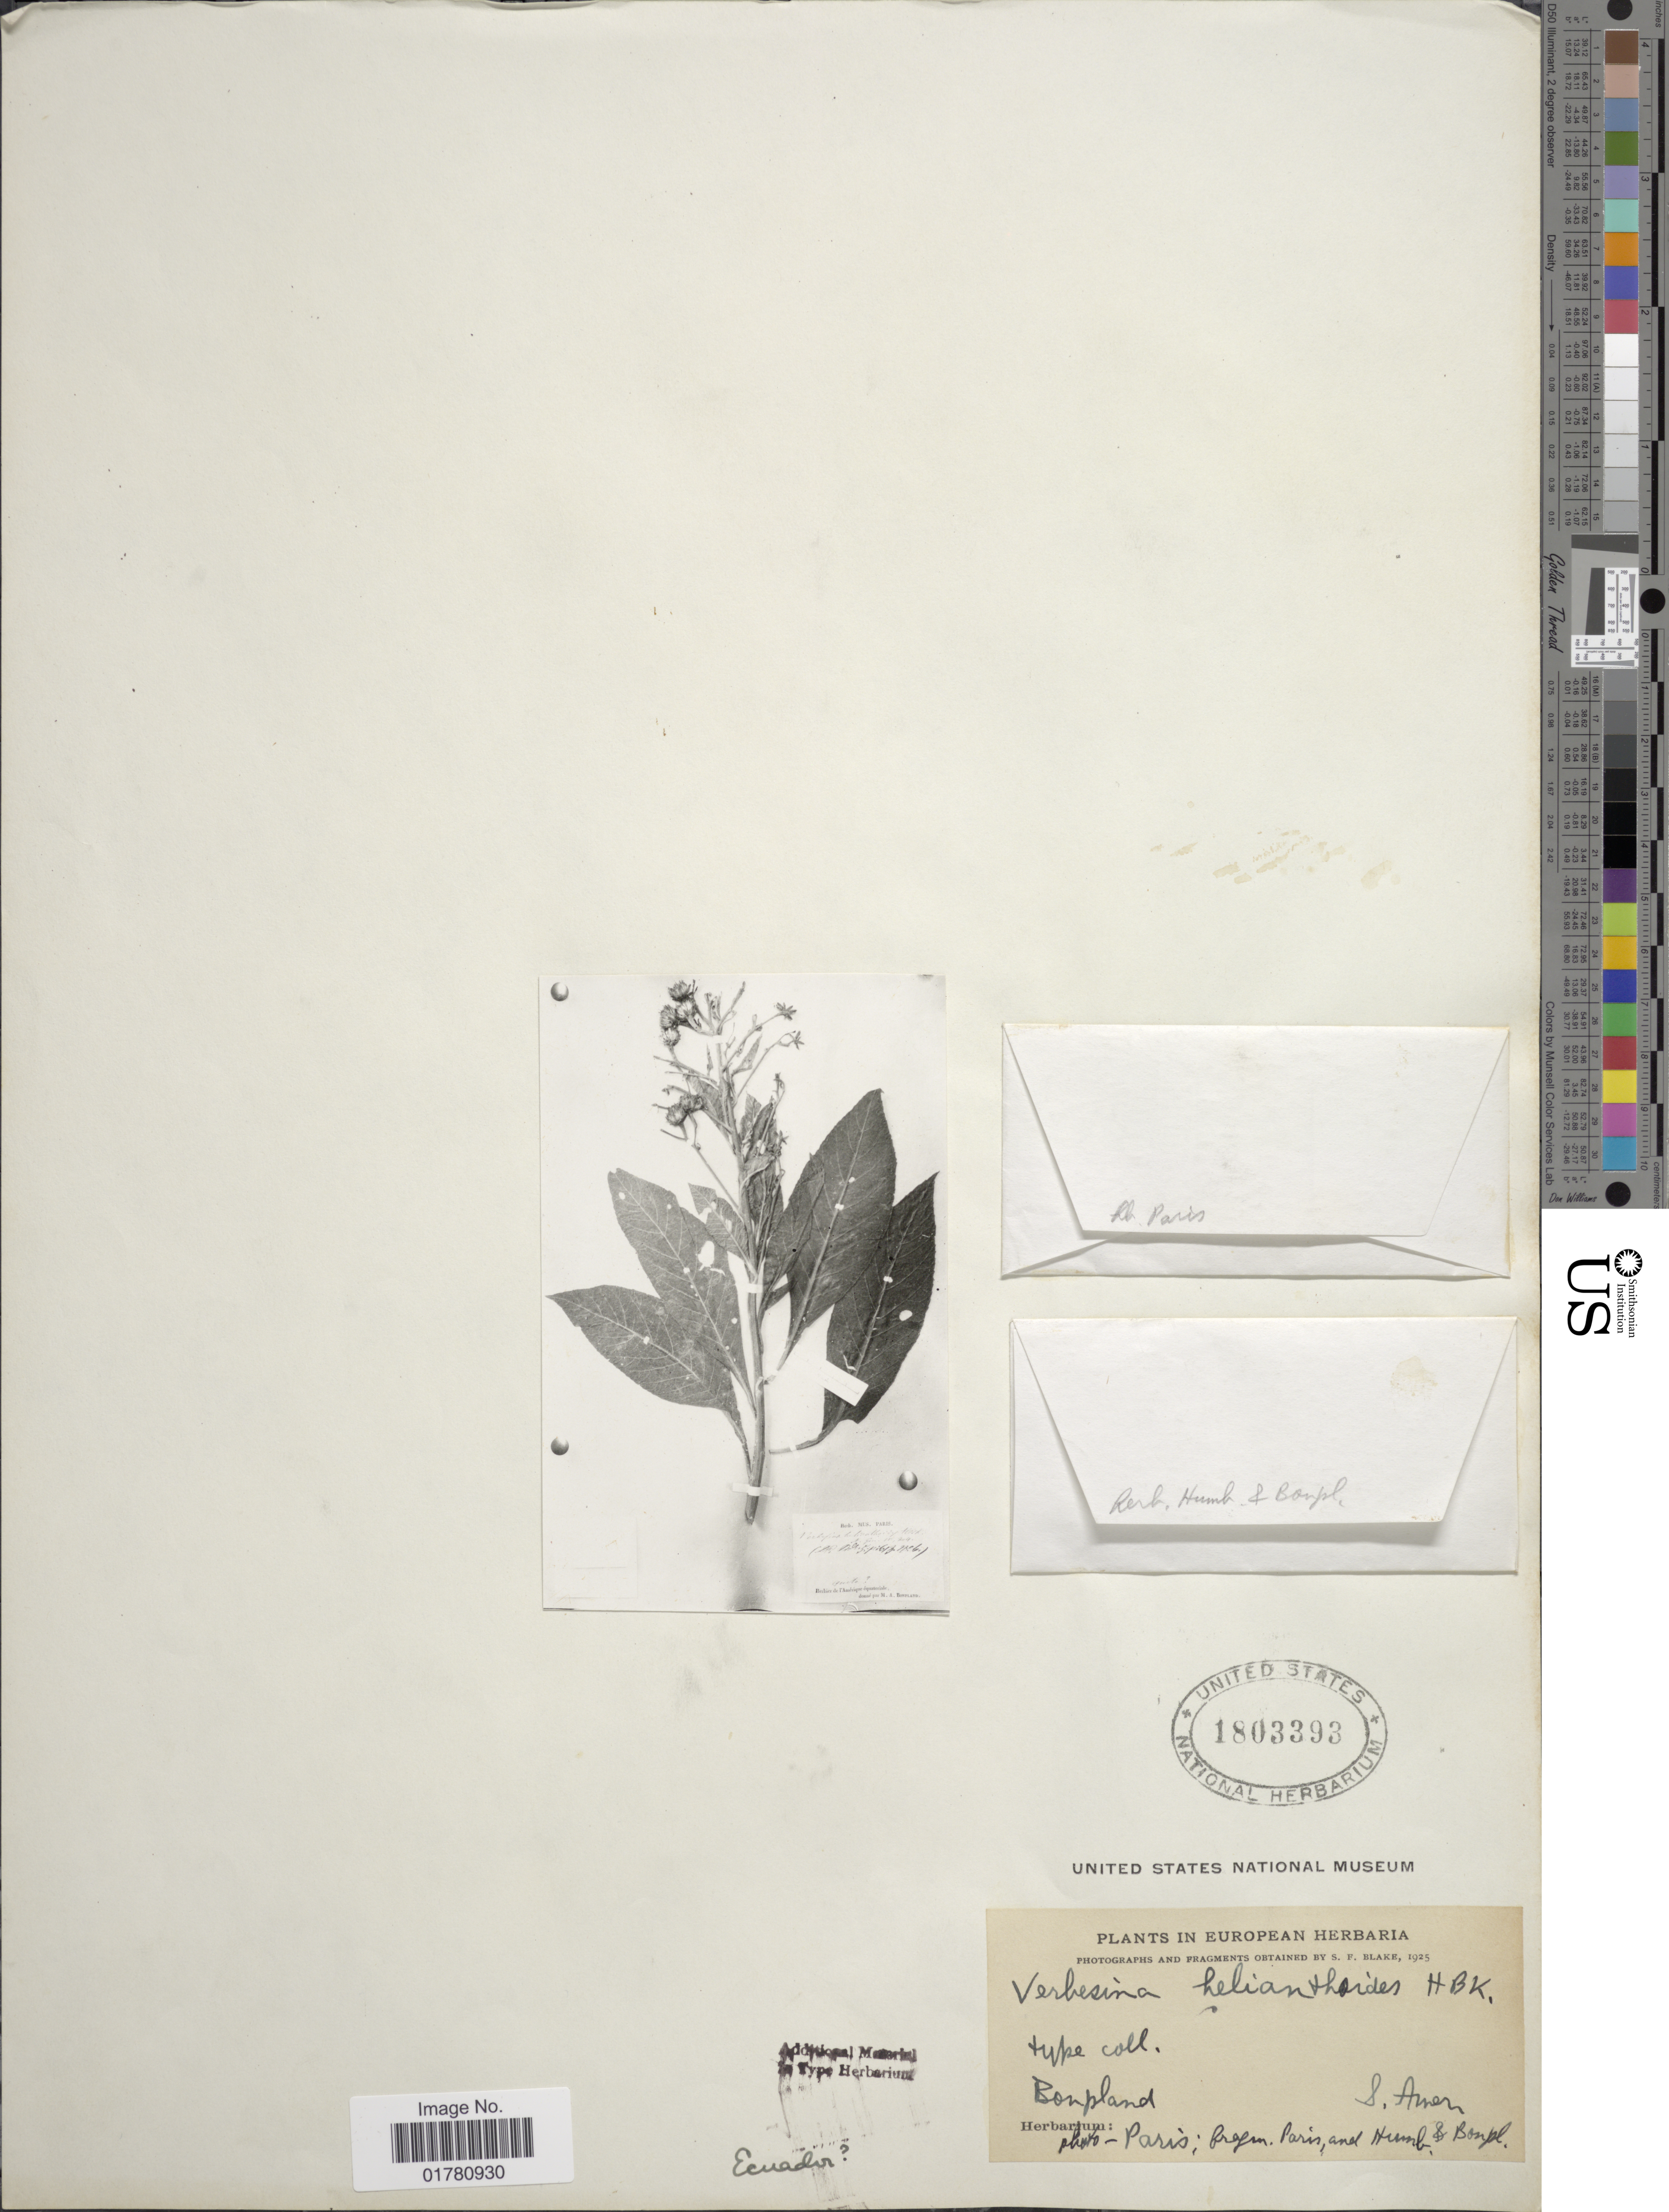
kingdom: Plantae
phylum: Tracheophyta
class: Magnoliopsida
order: Asterales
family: Asteraceae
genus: Verbesina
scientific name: Verbesina helianthoides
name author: Hook. & Arn. in Hook.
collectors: A. J. A. Bonpland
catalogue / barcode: US 1803393